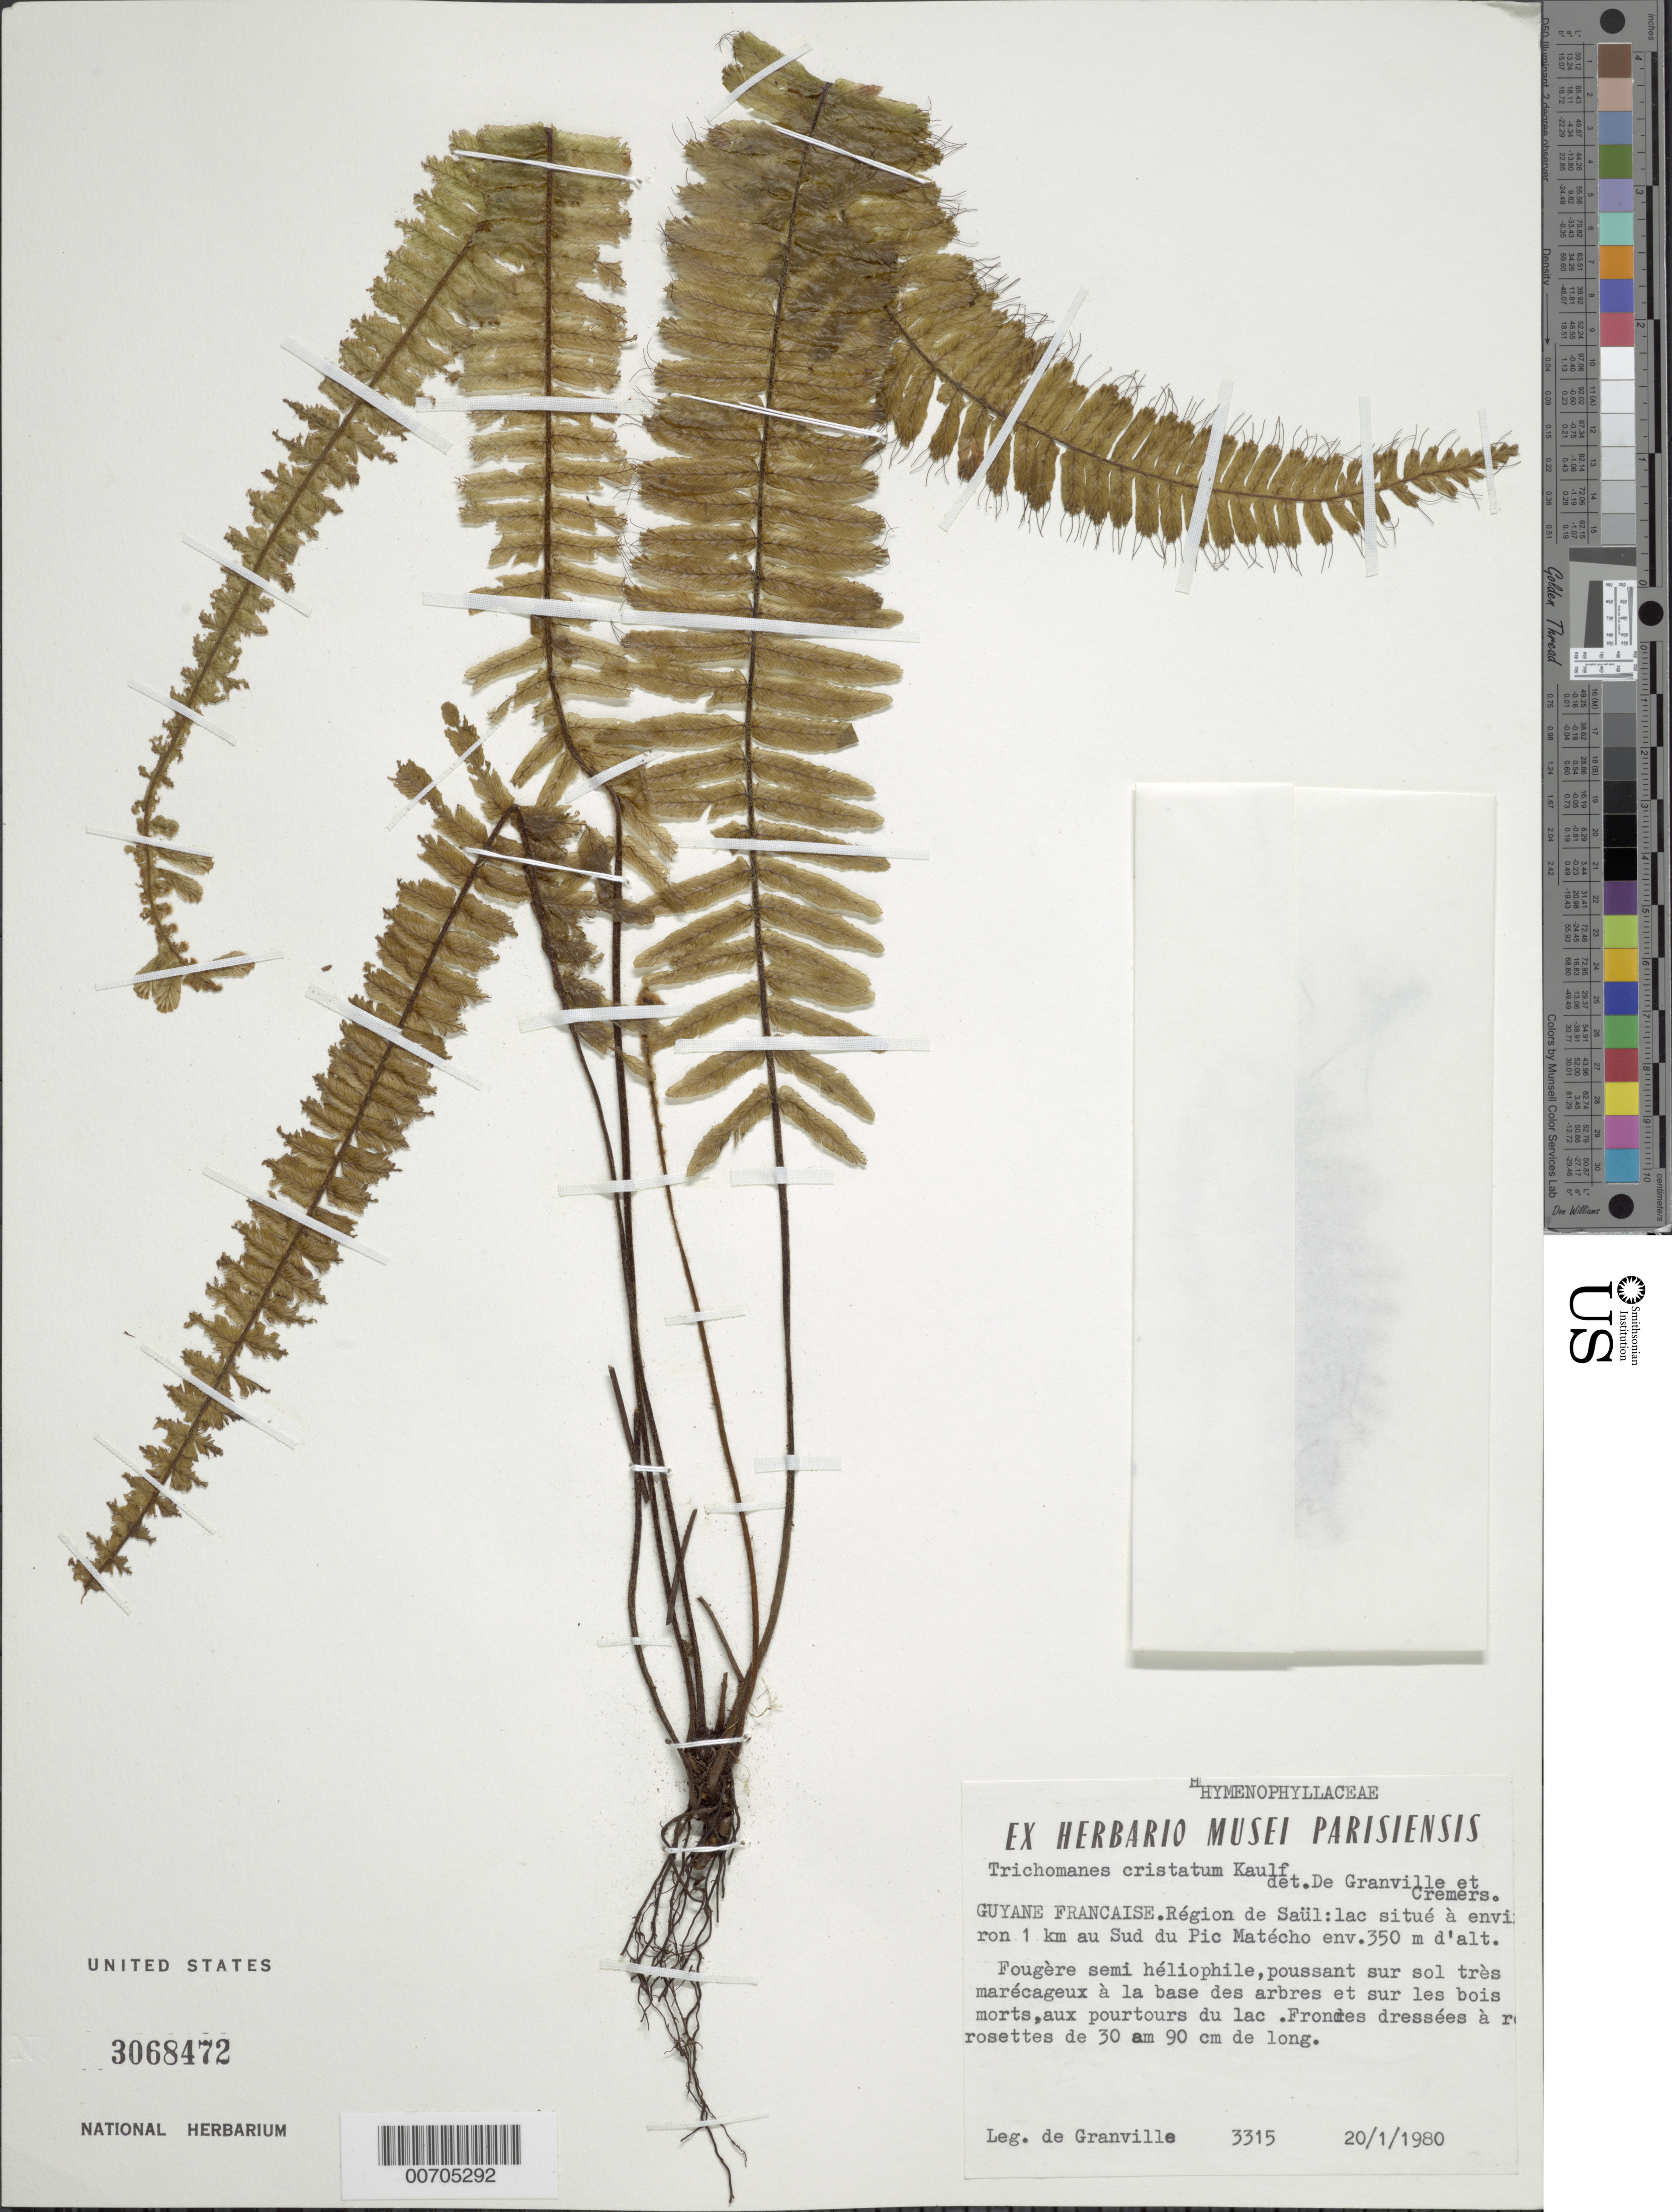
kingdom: Plantae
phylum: Tracheophyta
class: Polypodiopsida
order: Hymenophyllales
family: Hymenophyllaceae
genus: Trichomanes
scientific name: Trichomanes cristatum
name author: Kaulf.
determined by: Granville, J. J.; Cremers, G.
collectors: J.-J. de Granville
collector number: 3315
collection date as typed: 20-Jan-80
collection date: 1980-01-20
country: French Guiana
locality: Saül, 1 km Sud du Pic Matecho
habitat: Poussant sur sol tres marecageux a la base des arbres, sur les bois morts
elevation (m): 350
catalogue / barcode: US 3068472